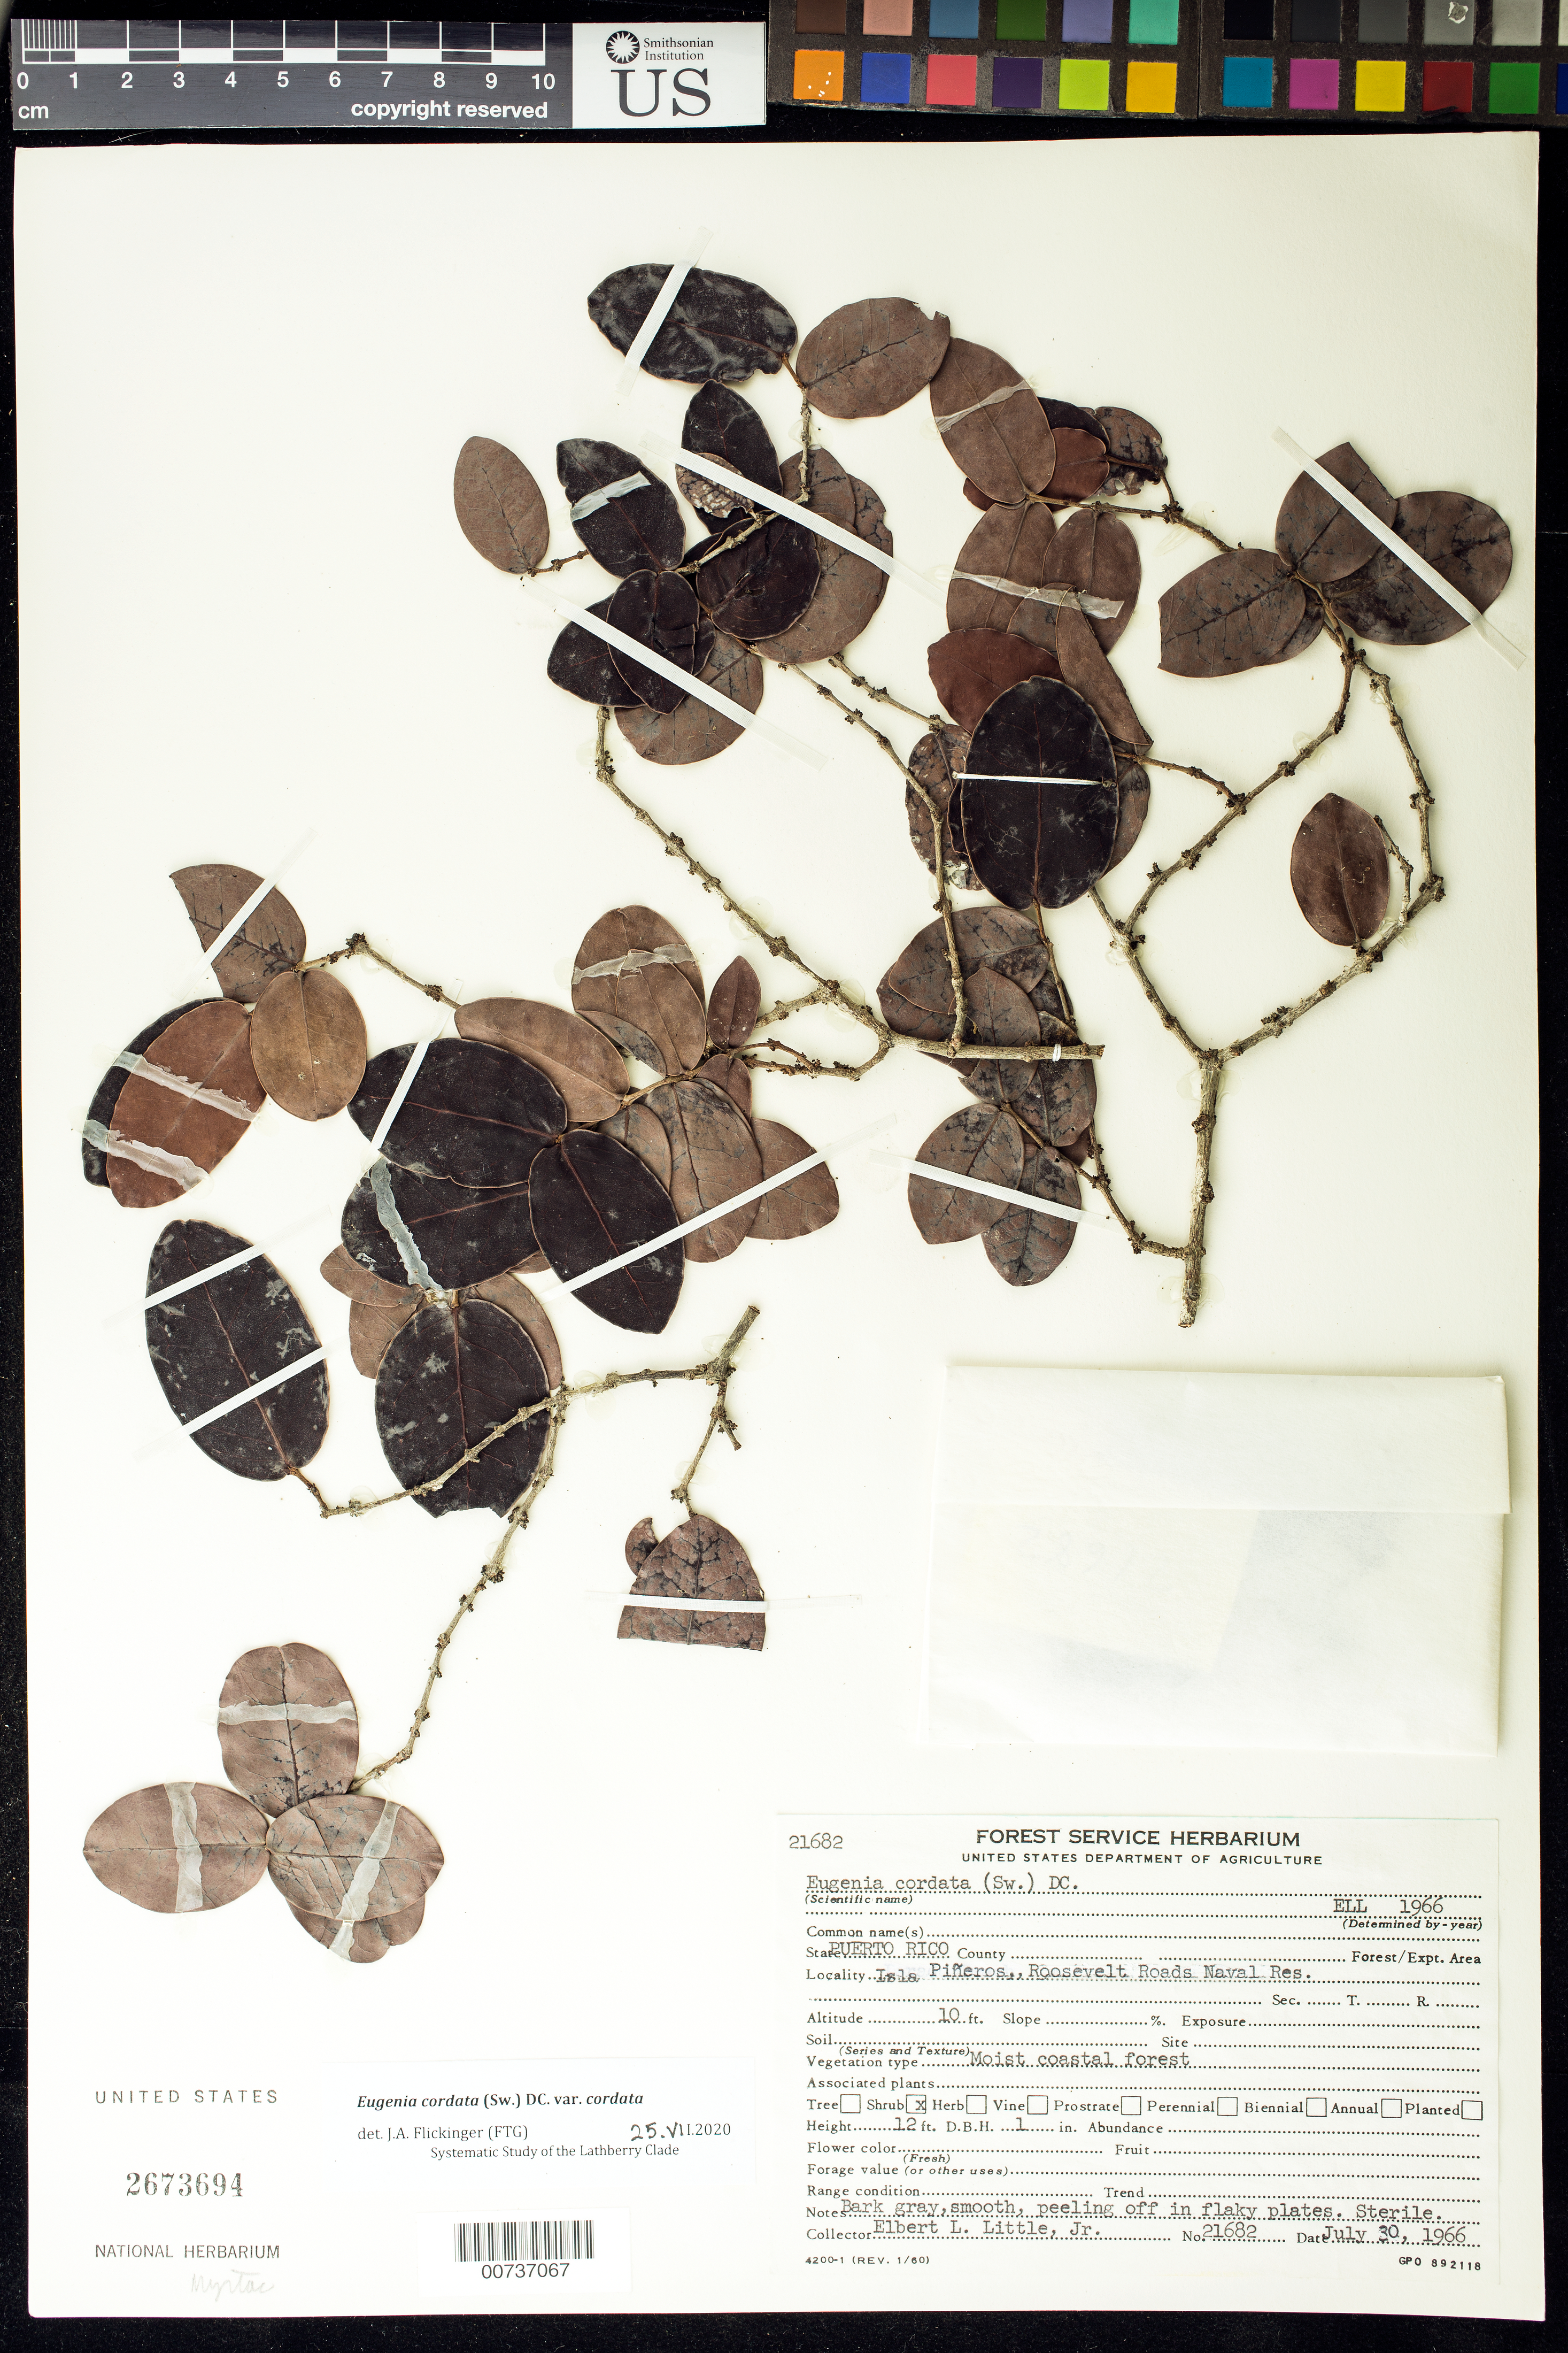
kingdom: Plantae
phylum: Tracheophyta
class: Magnoliopsida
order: Myrtales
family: Myrtaceae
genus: Eugenia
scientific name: Eugenia cordata var. cordata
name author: (Sw.) DC.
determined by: Flickinger, Jonathan A.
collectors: E. L. Little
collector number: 21682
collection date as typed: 30 Jul 1966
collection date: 1966-07-30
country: Puerto Rico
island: Piñeros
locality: Isla Piñeros, Roosevelt Roads Naval Res.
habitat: Moist coastal forest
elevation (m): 3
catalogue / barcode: US 2673694